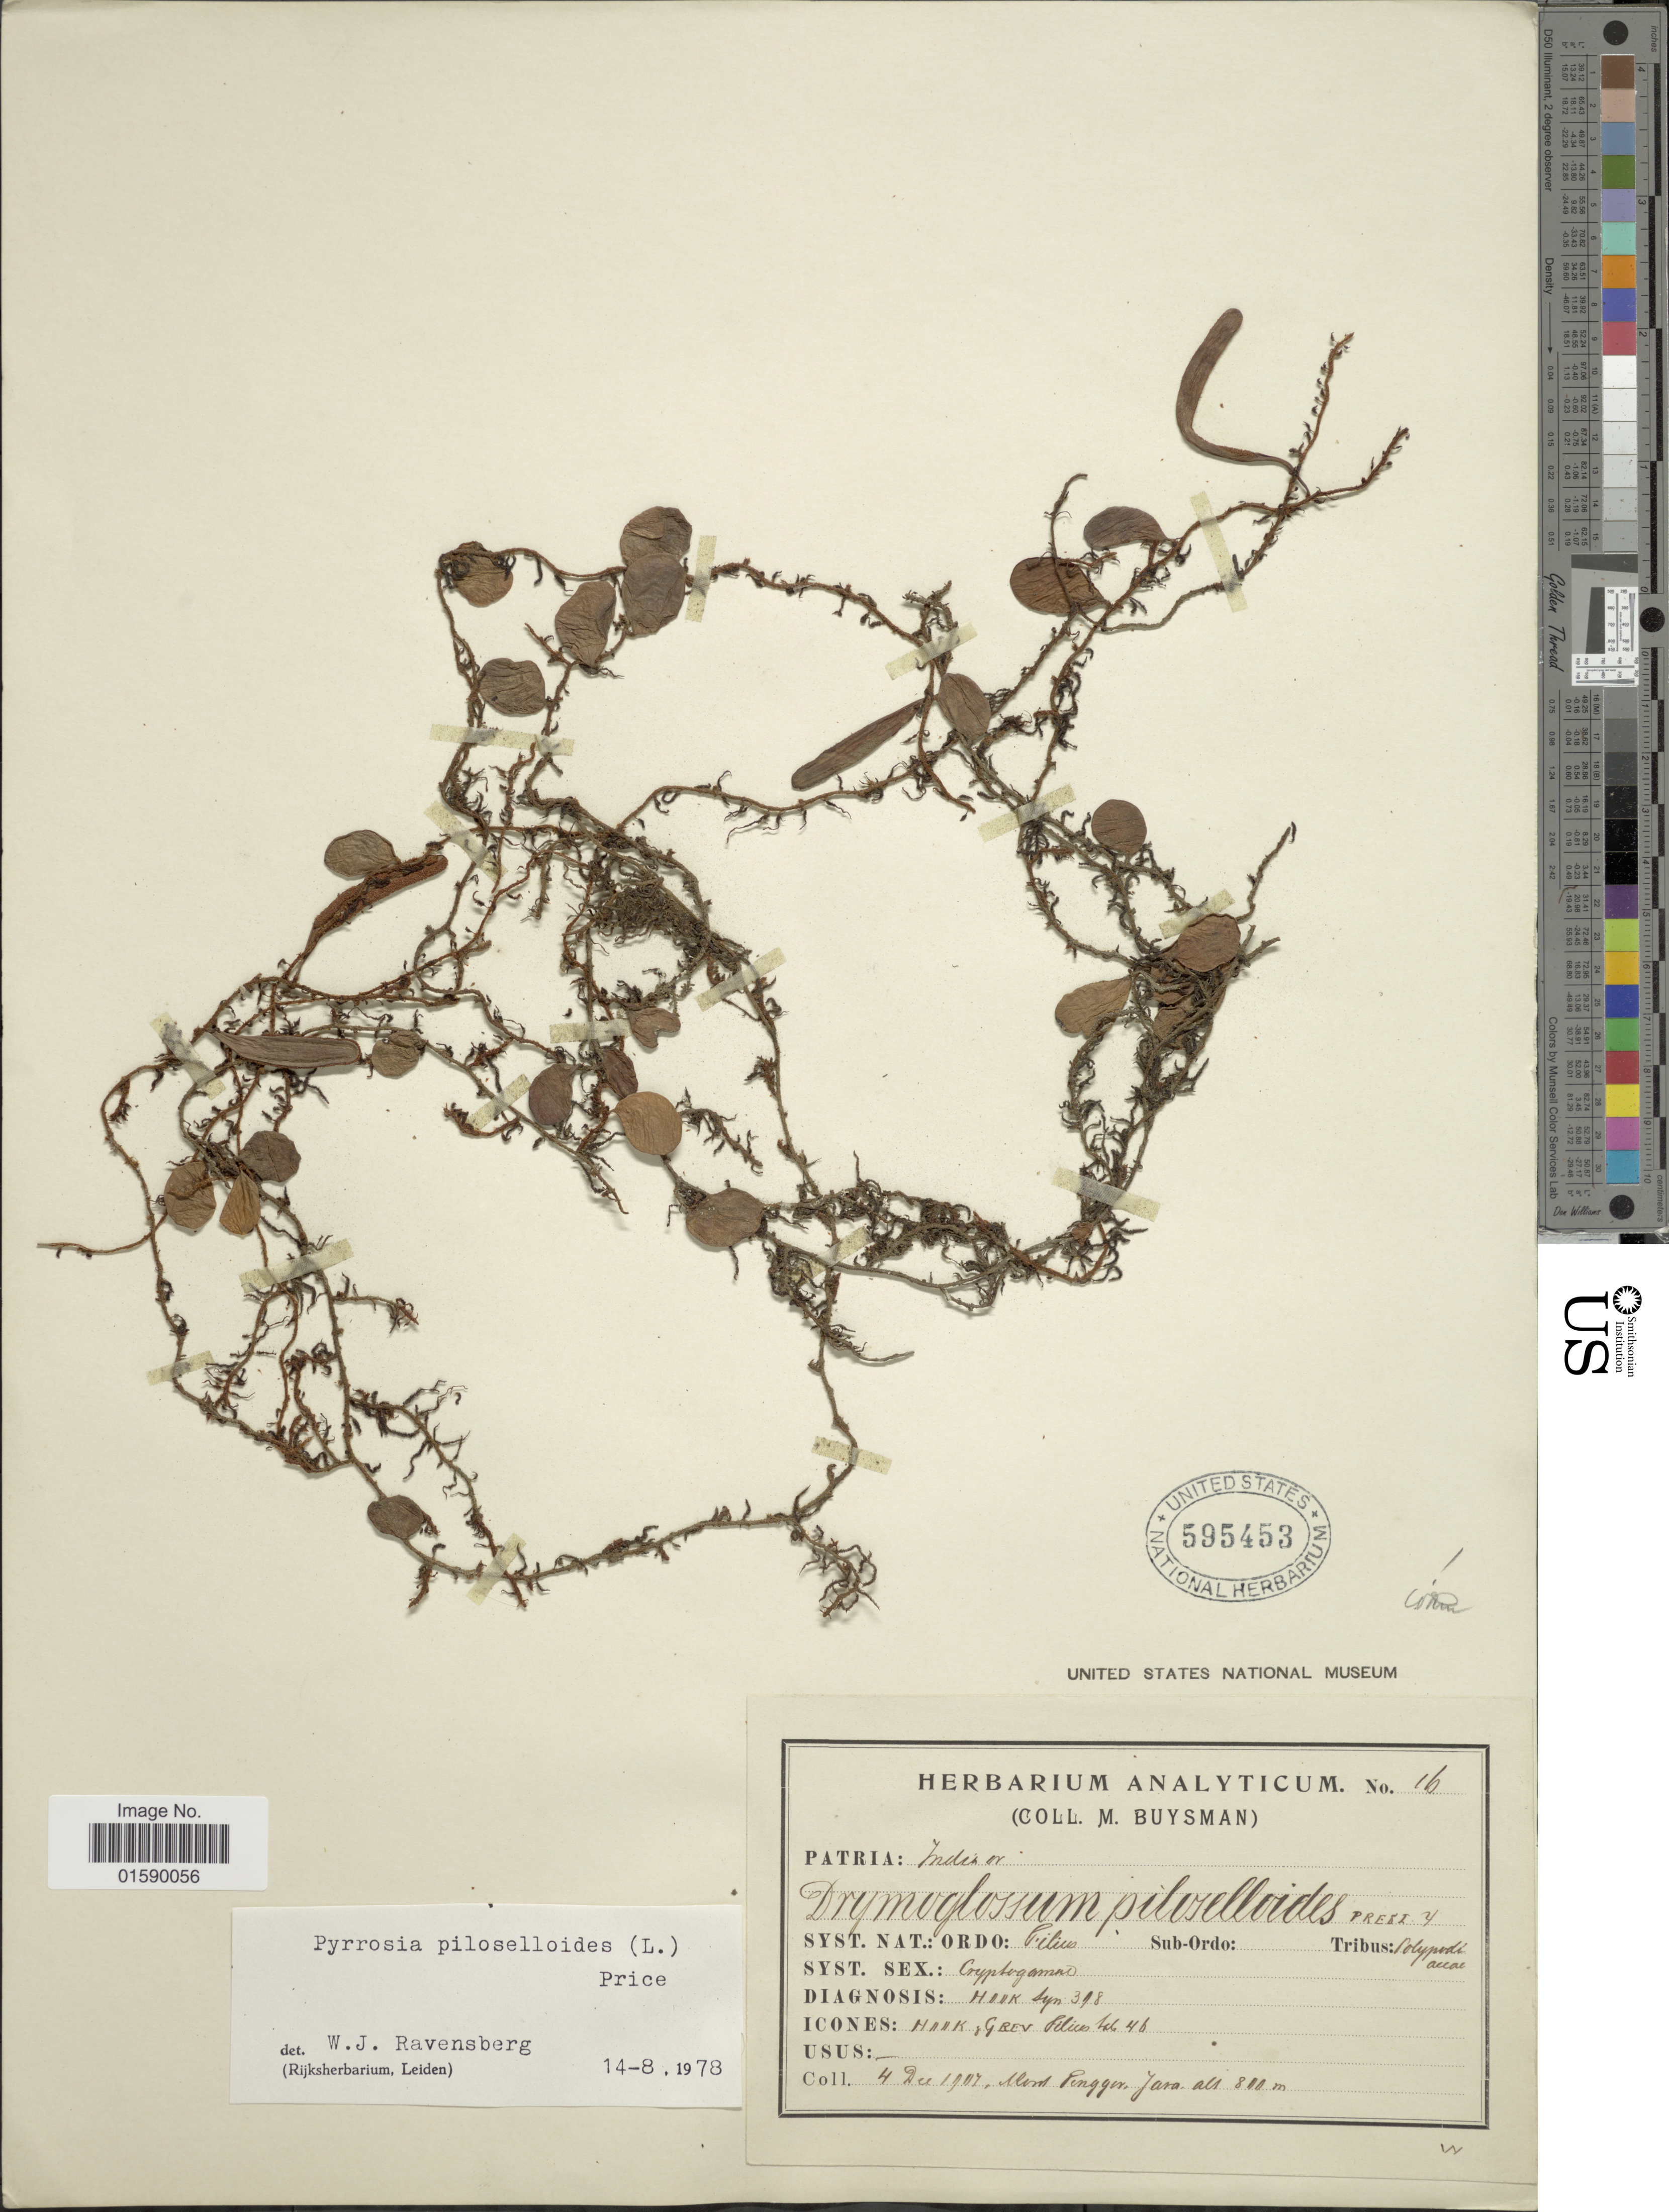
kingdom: Plantae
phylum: Tracheophyta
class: Polypodiopsida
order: Polypodiales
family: Polypodiaceae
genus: Pyrrosia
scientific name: Pyrrosia piloselloides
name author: (L.) M.G. Price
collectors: M. Buysman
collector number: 16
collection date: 1907-12-04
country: Indonesia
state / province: Java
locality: Mont Tengger, Java.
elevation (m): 800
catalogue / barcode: US 595453